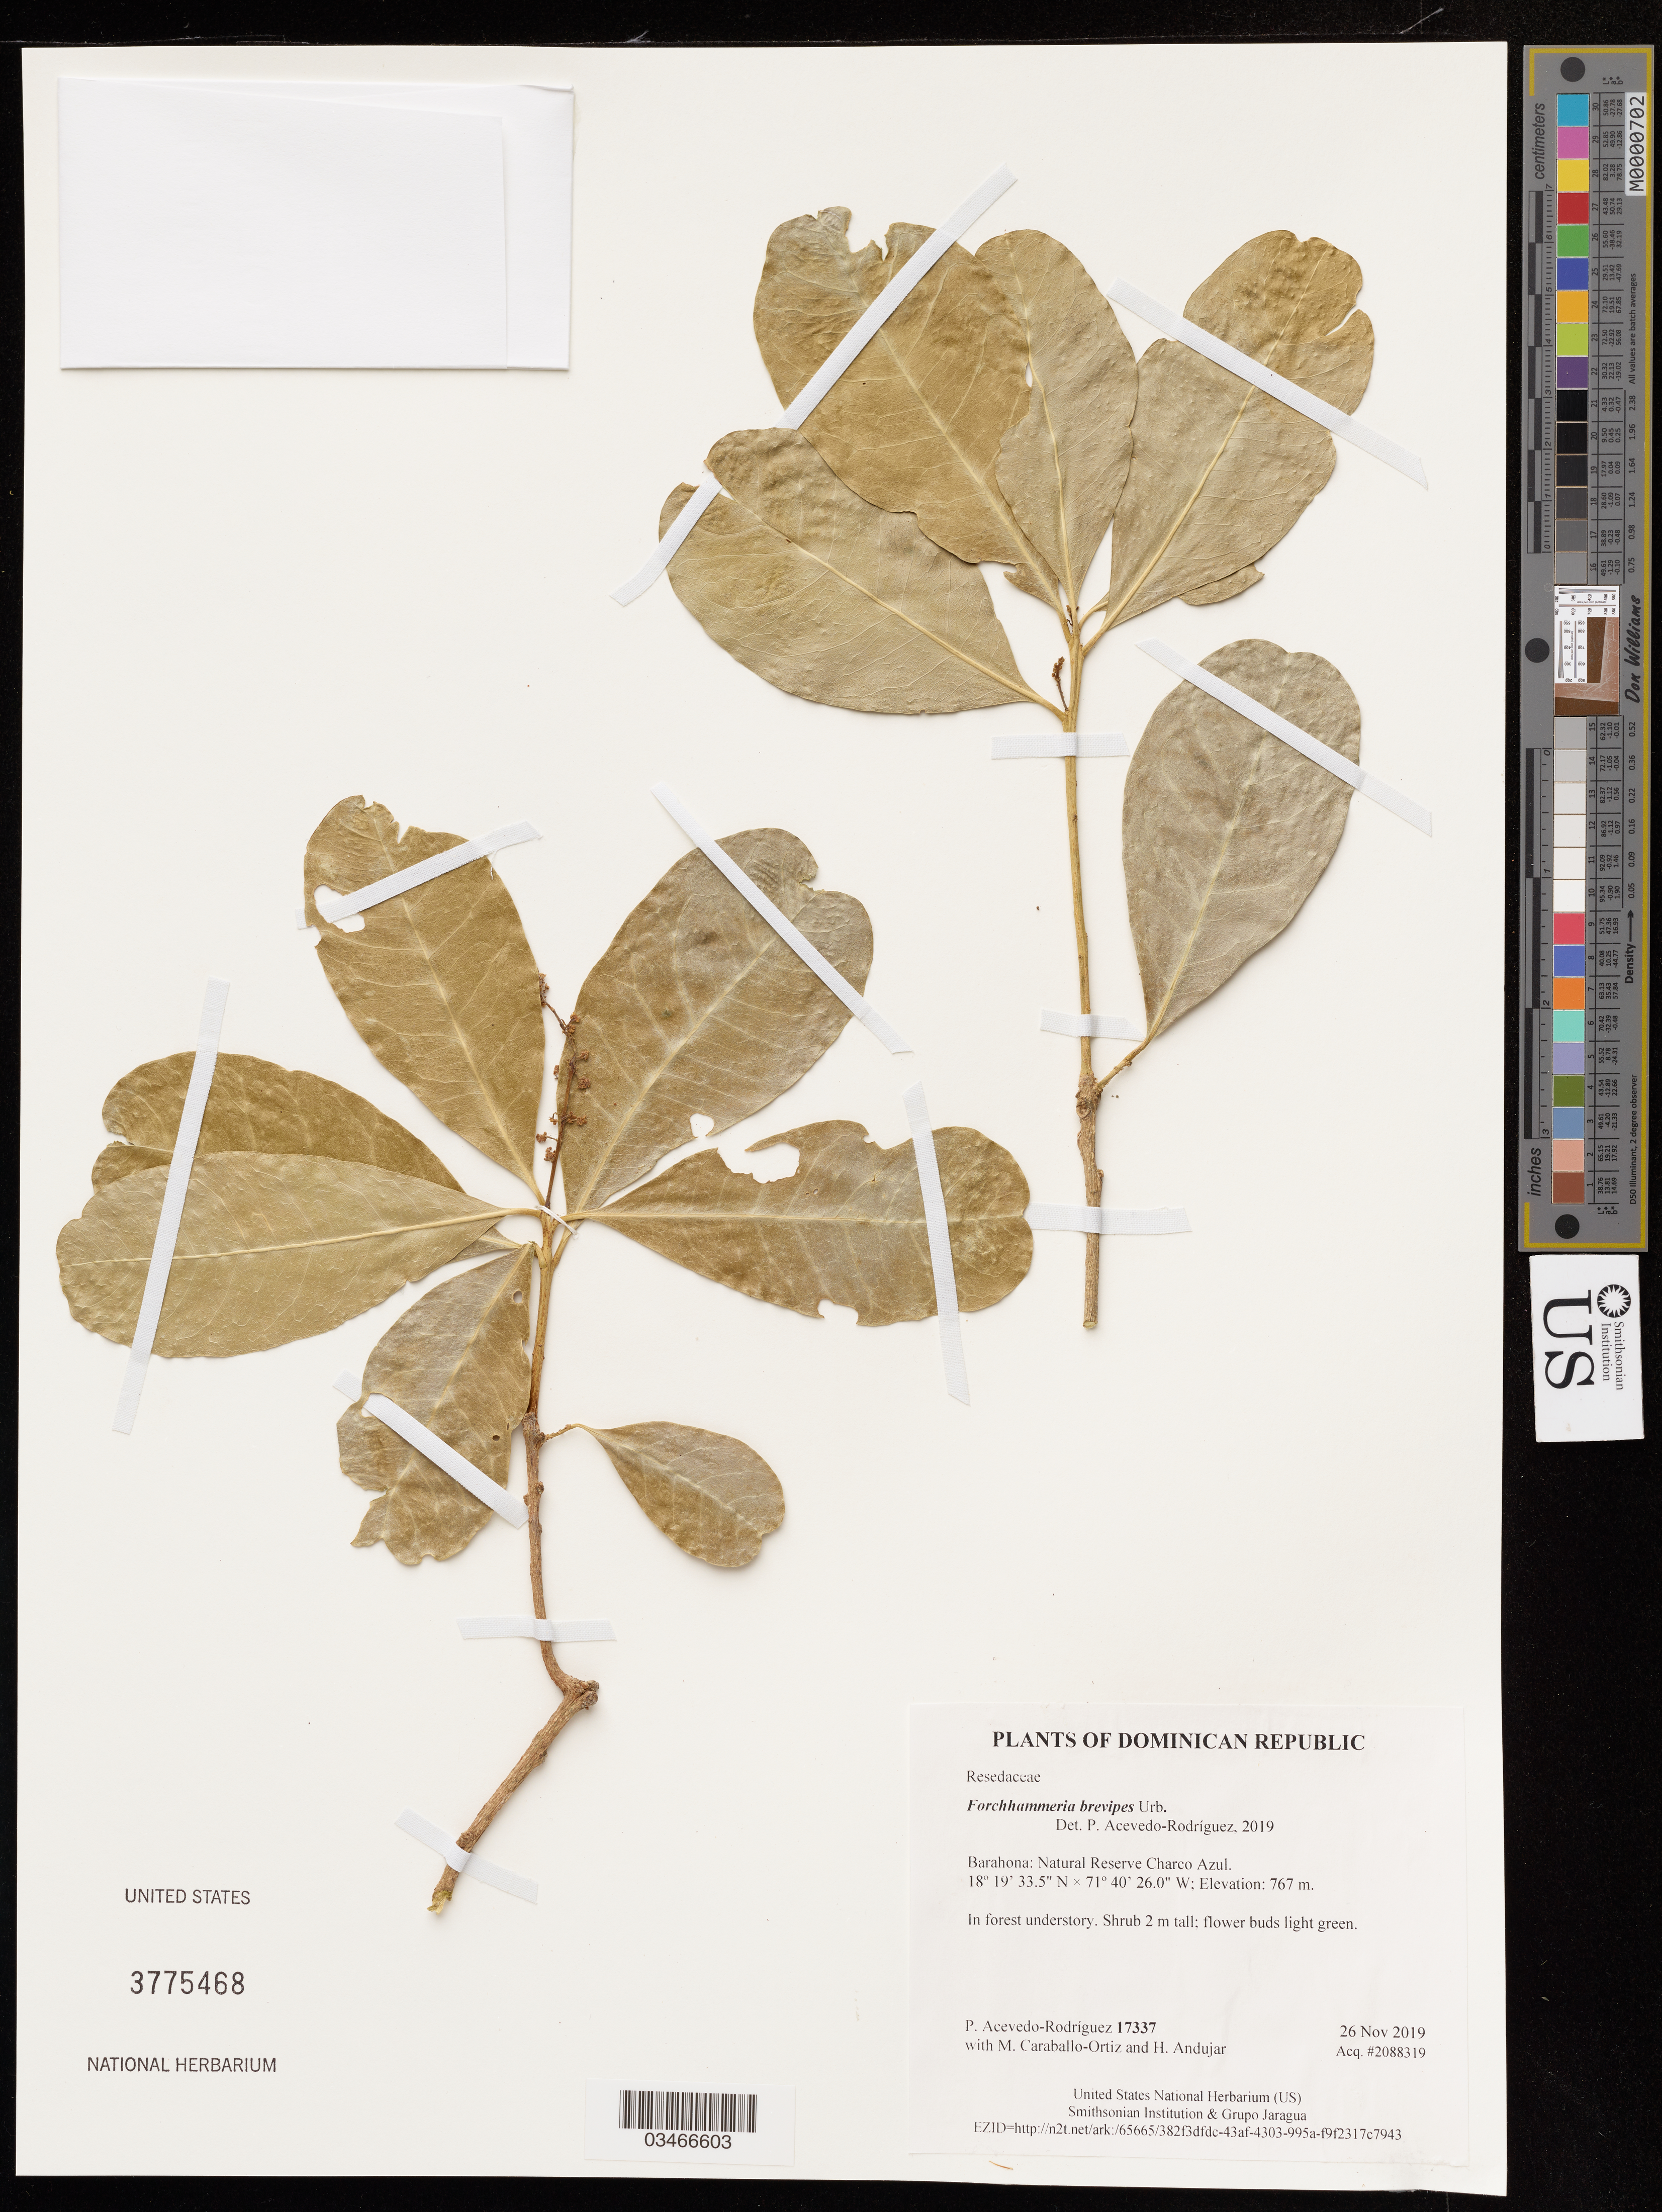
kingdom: Plantae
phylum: Tracheophyta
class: Magnoliopsida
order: Brassicales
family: Stixaceae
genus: Forchhammeria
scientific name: Forchhammeria brevipes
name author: Urb.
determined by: Acevedo-Rodriguez, P., (US), Smithsonian Institution - National Museum of Natural History (UNITED STATES)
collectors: P. Acevedo-Rodriguez, M. Caraballo-Ortiz & H. Andujar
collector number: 17337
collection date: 2019-11-26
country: Dominican Republic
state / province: Barahona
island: Hispaniola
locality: Natural Reserve Charco Azul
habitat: In forest understory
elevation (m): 767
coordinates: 18.32596 N, 71.67390 W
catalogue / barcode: US 3775468